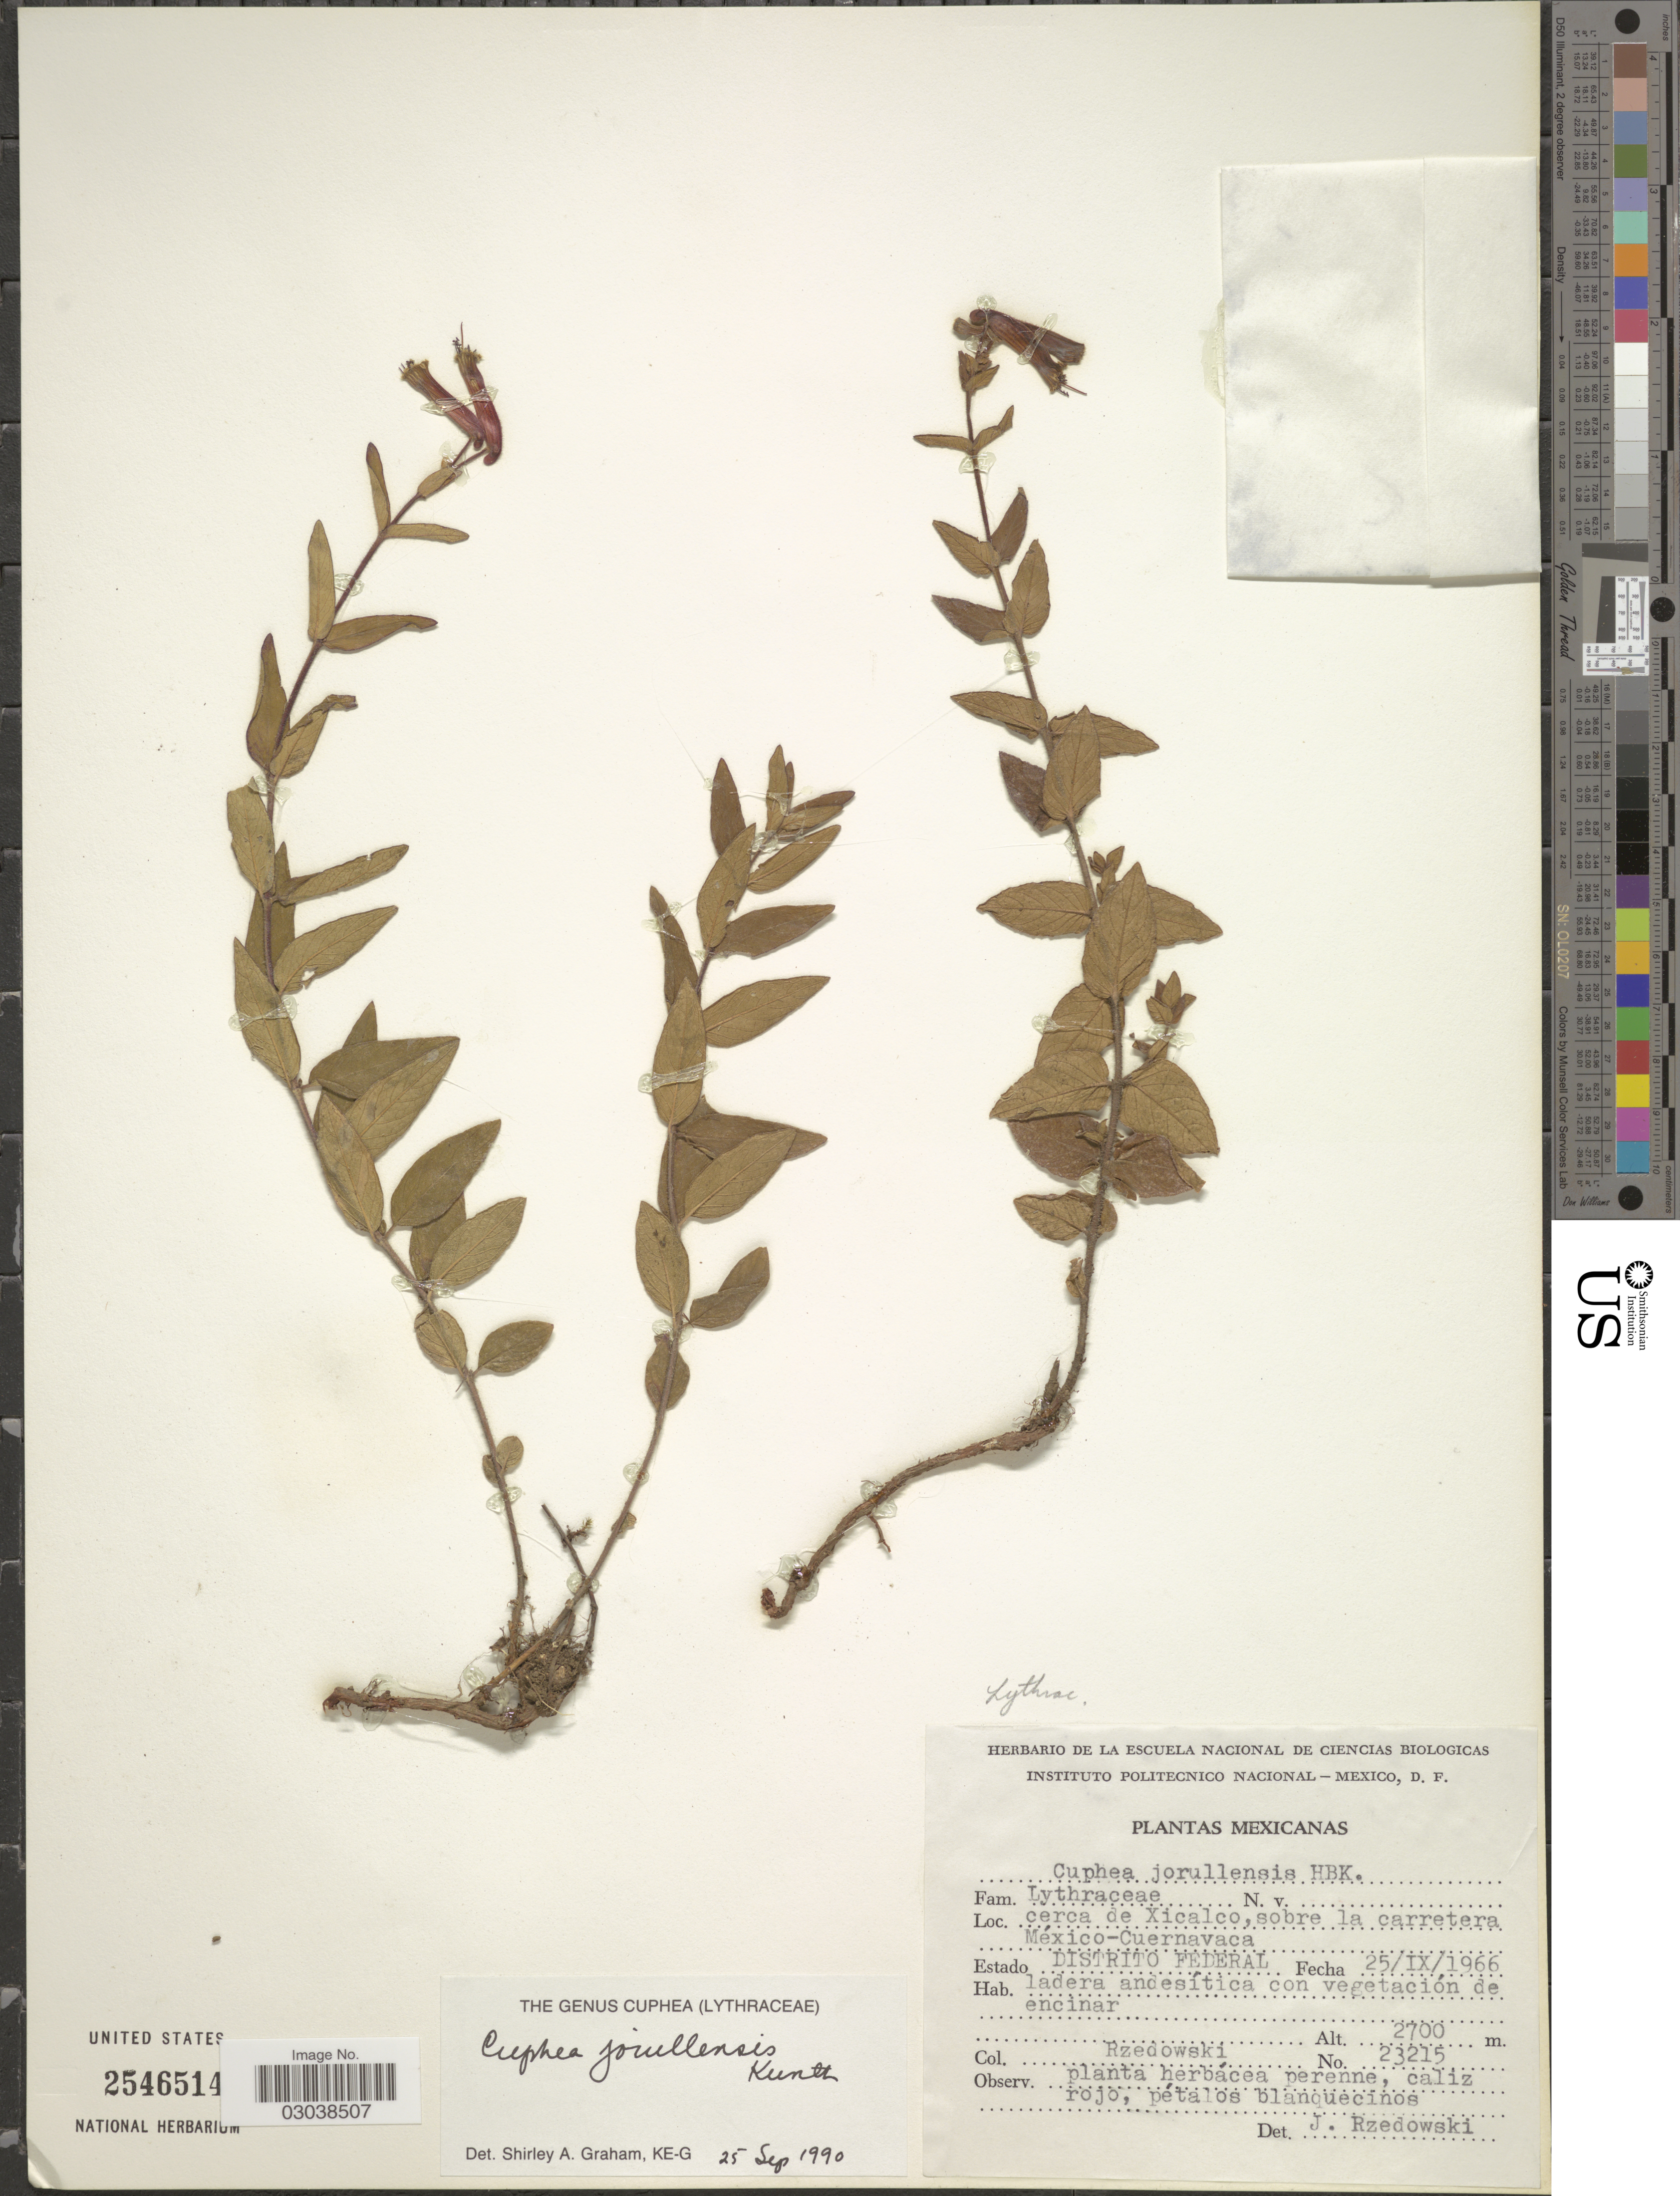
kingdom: Plantae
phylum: Tracheophyta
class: Magnoliopsida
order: Myrtales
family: Lythraceae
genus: Cuphea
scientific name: Cuphea jorullensis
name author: Kunth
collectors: Rzedowski, --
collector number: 23215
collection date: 1966-09-25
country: Mexico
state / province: Distrito Federal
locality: Cerca de Xicalco, sobre la carretera México-Cuernavaca.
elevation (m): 2700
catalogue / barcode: US 2546514